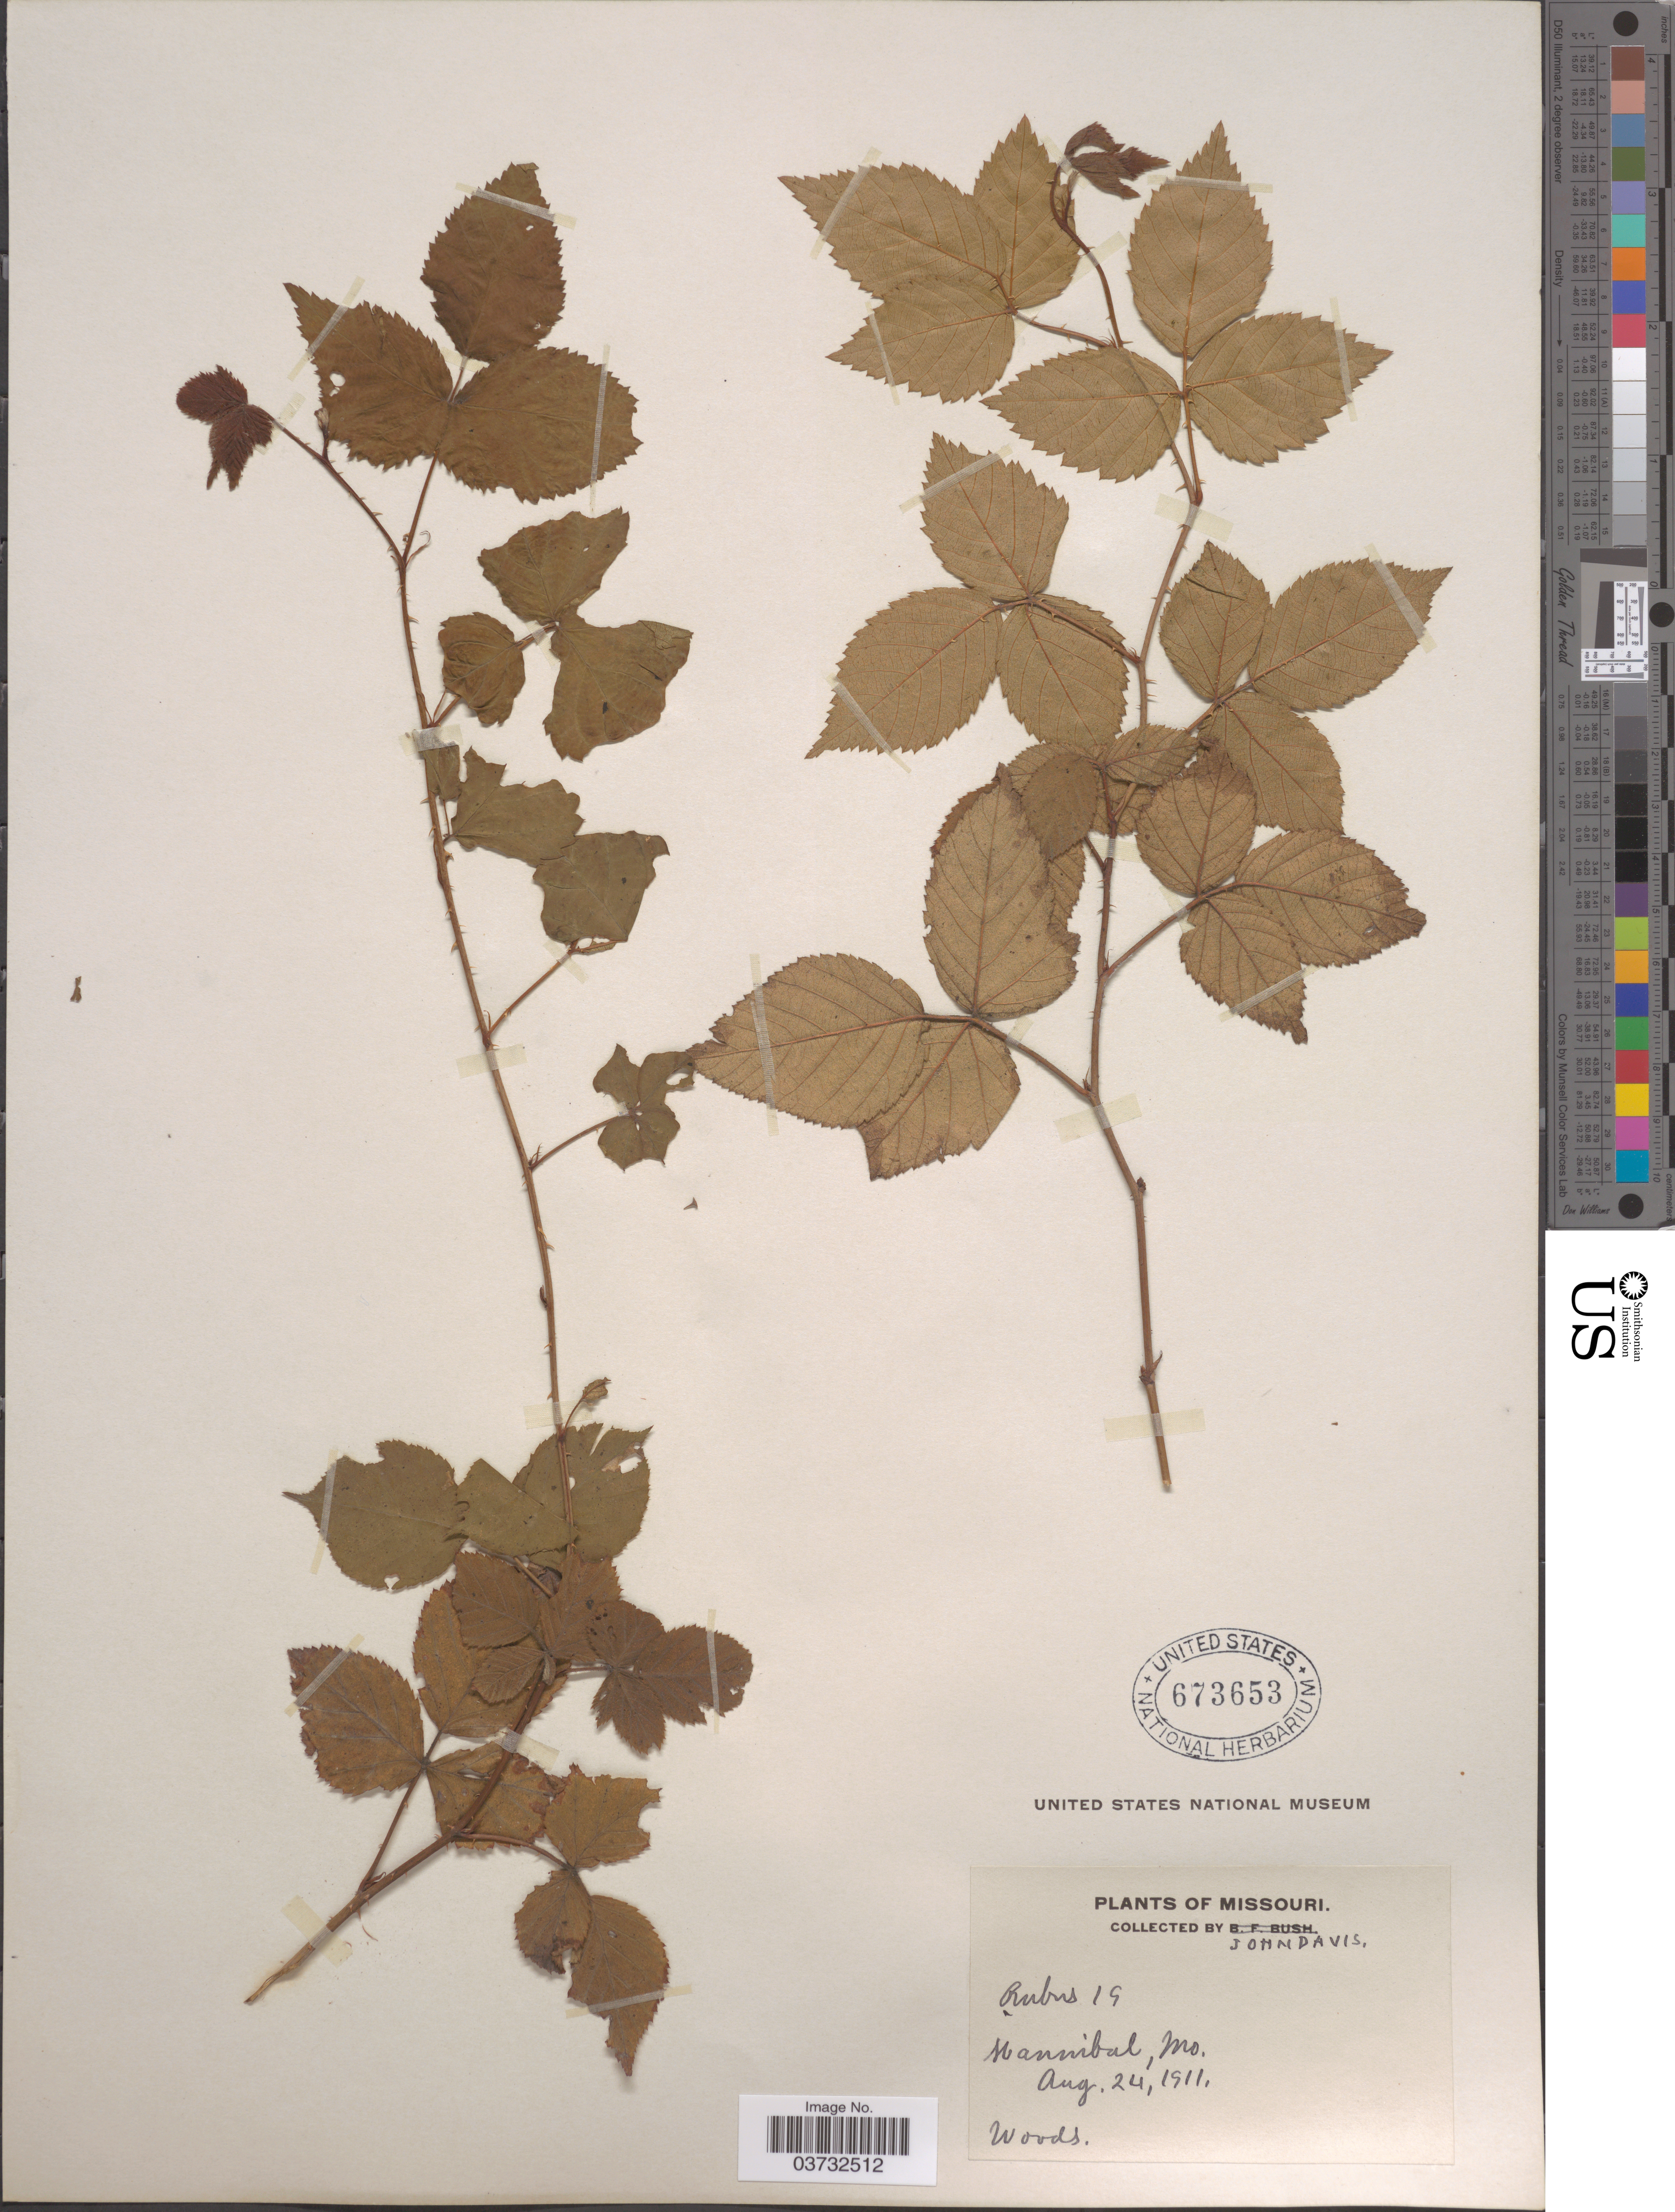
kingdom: Plantae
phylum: Tracheophyta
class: Magnoliopsida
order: Rosales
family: Rosaceae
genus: Rubus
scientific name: Rubus sp.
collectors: J. Davis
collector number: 19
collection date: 1911-08-24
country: United States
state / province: Missouri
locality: Hannibal.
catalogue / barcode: US 673653